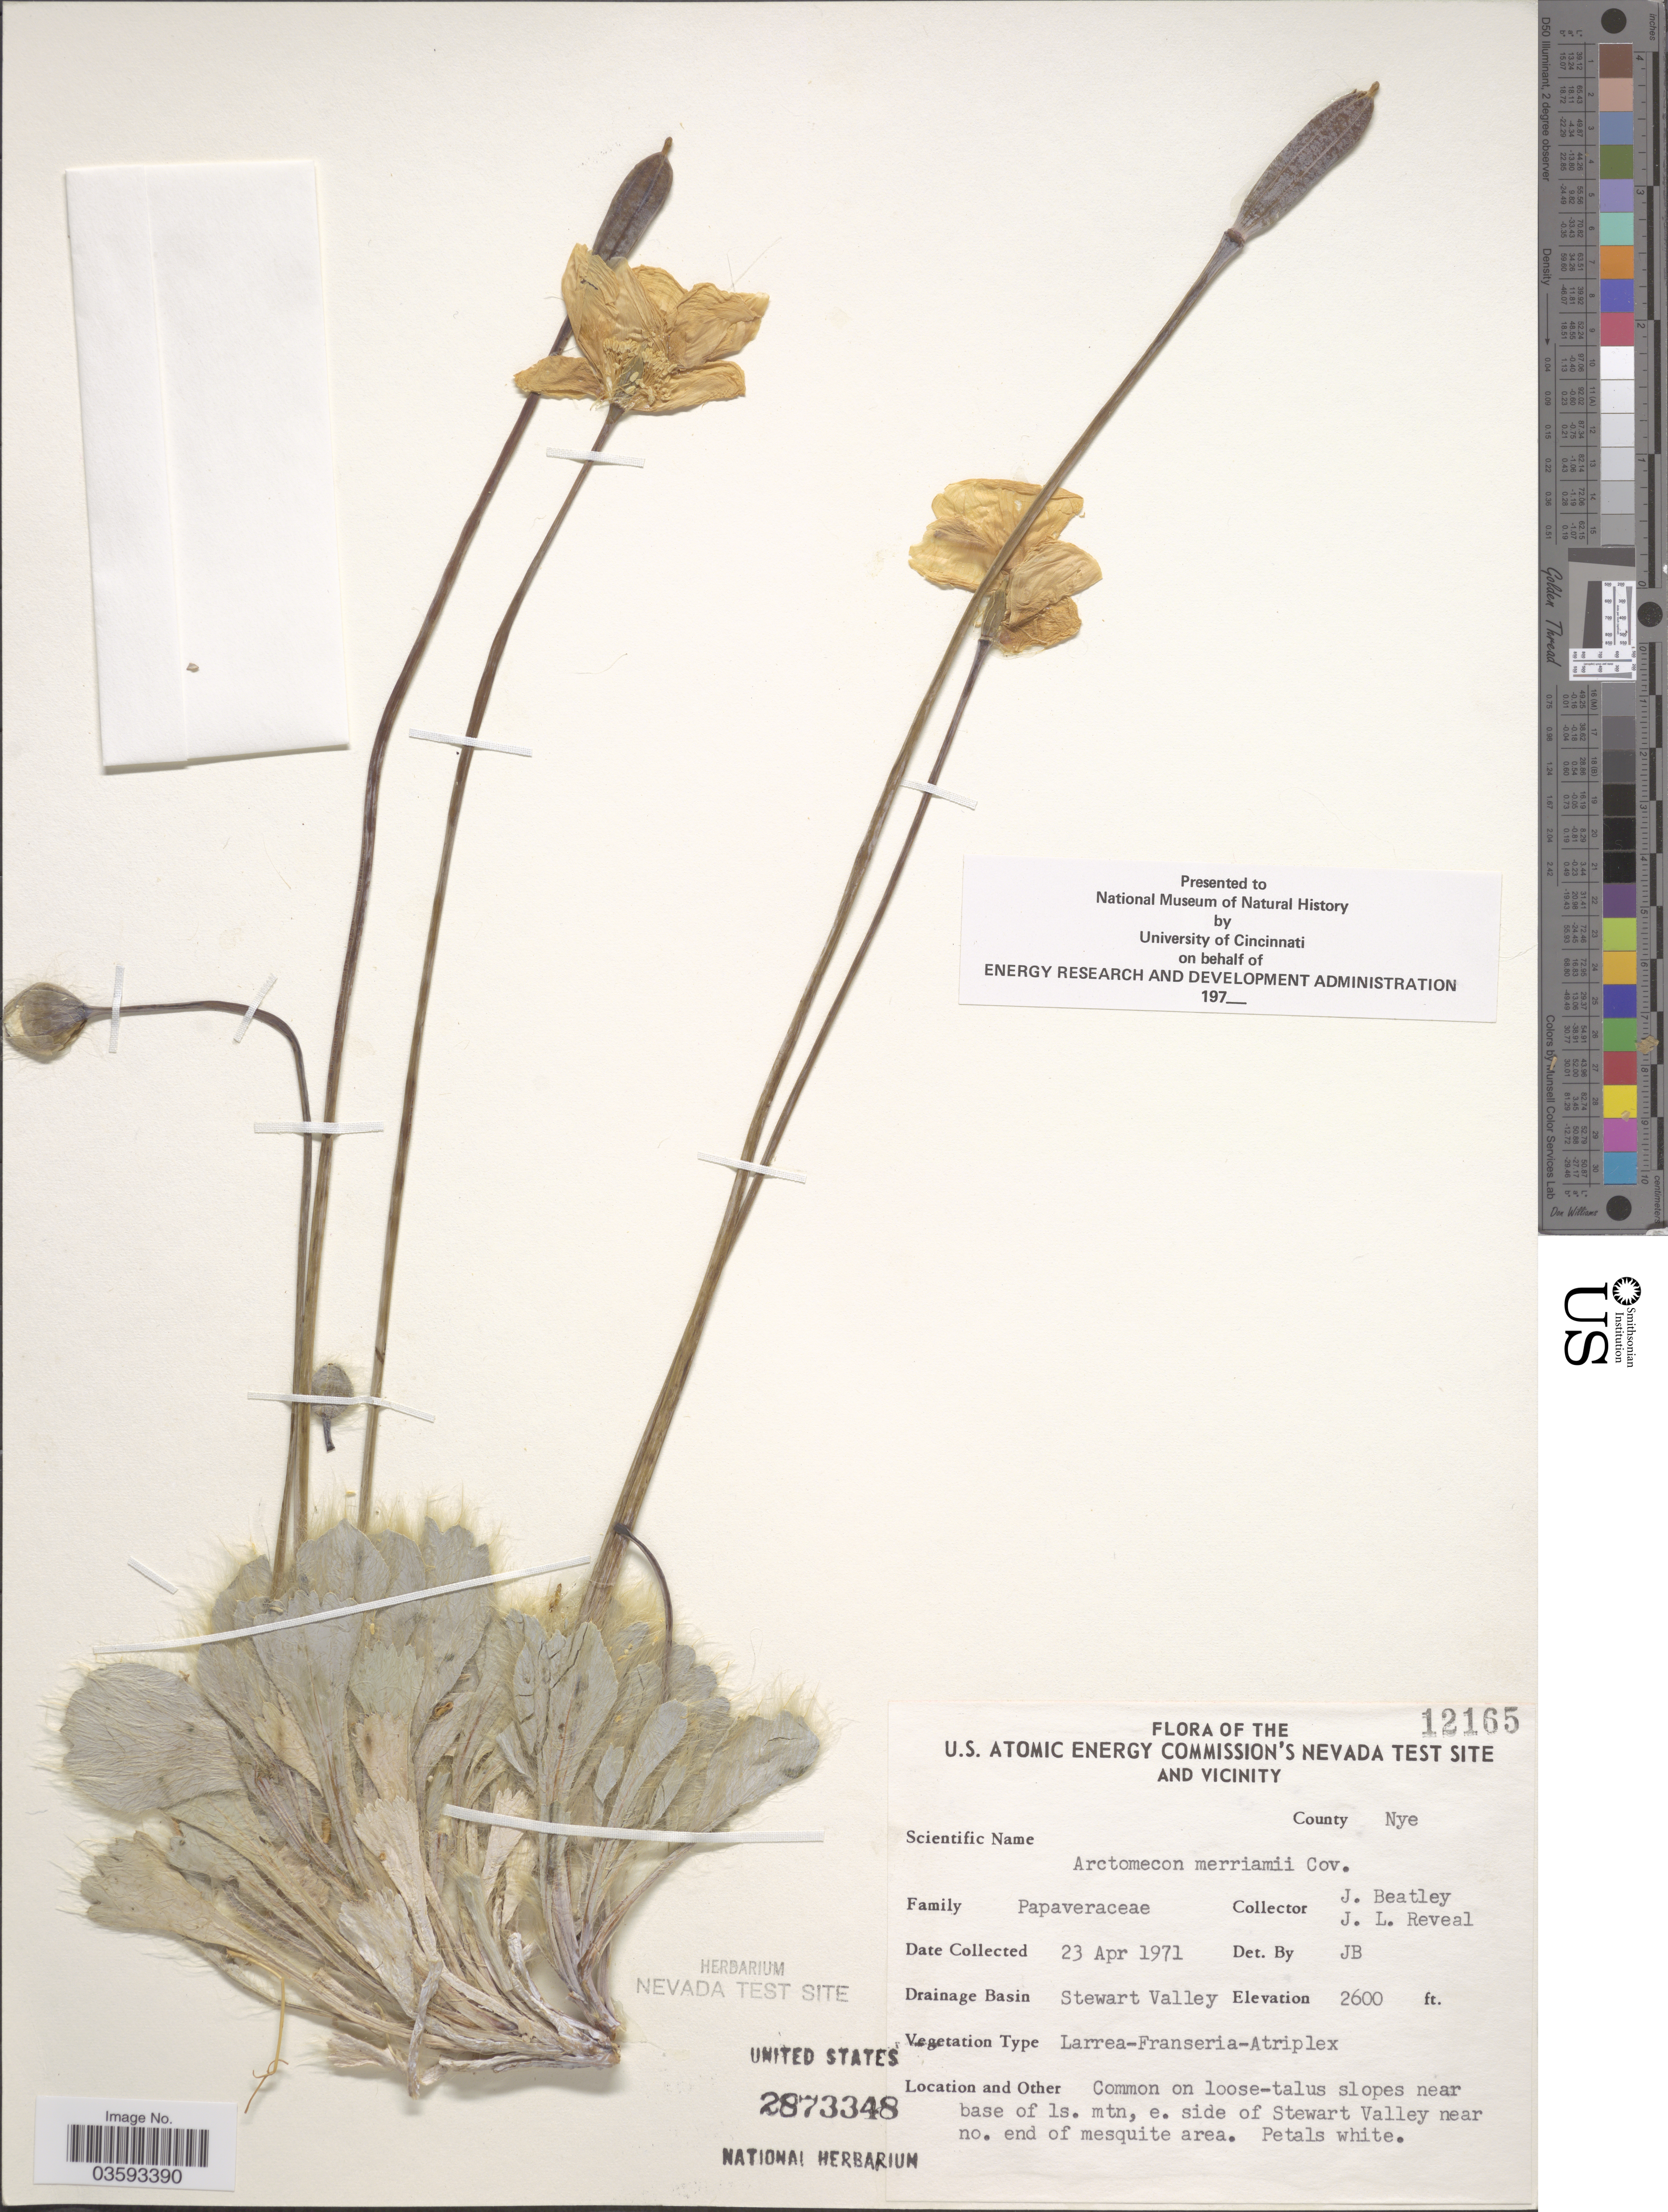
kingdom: Plantae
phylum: Tracheophyta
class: Magnoliopsida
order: Ranunculales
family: Papaveraceae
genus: Arctomecon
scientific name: Arctomecon merriamii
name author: Coville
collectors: J. C. Beatley & J. L. Reveal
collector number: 12165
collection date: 1971-04-23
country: United States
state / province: Nevada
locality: The U.S. Atomic Energy Commission's Nevada Test Site and Vicinity. Drainage Basin: Stewart Valley. Common on loose-talus slopes near base of ls. mtn, e. side of Stewart Valley near no. end of mesquite area.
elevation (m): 792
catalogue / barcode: US 2873348